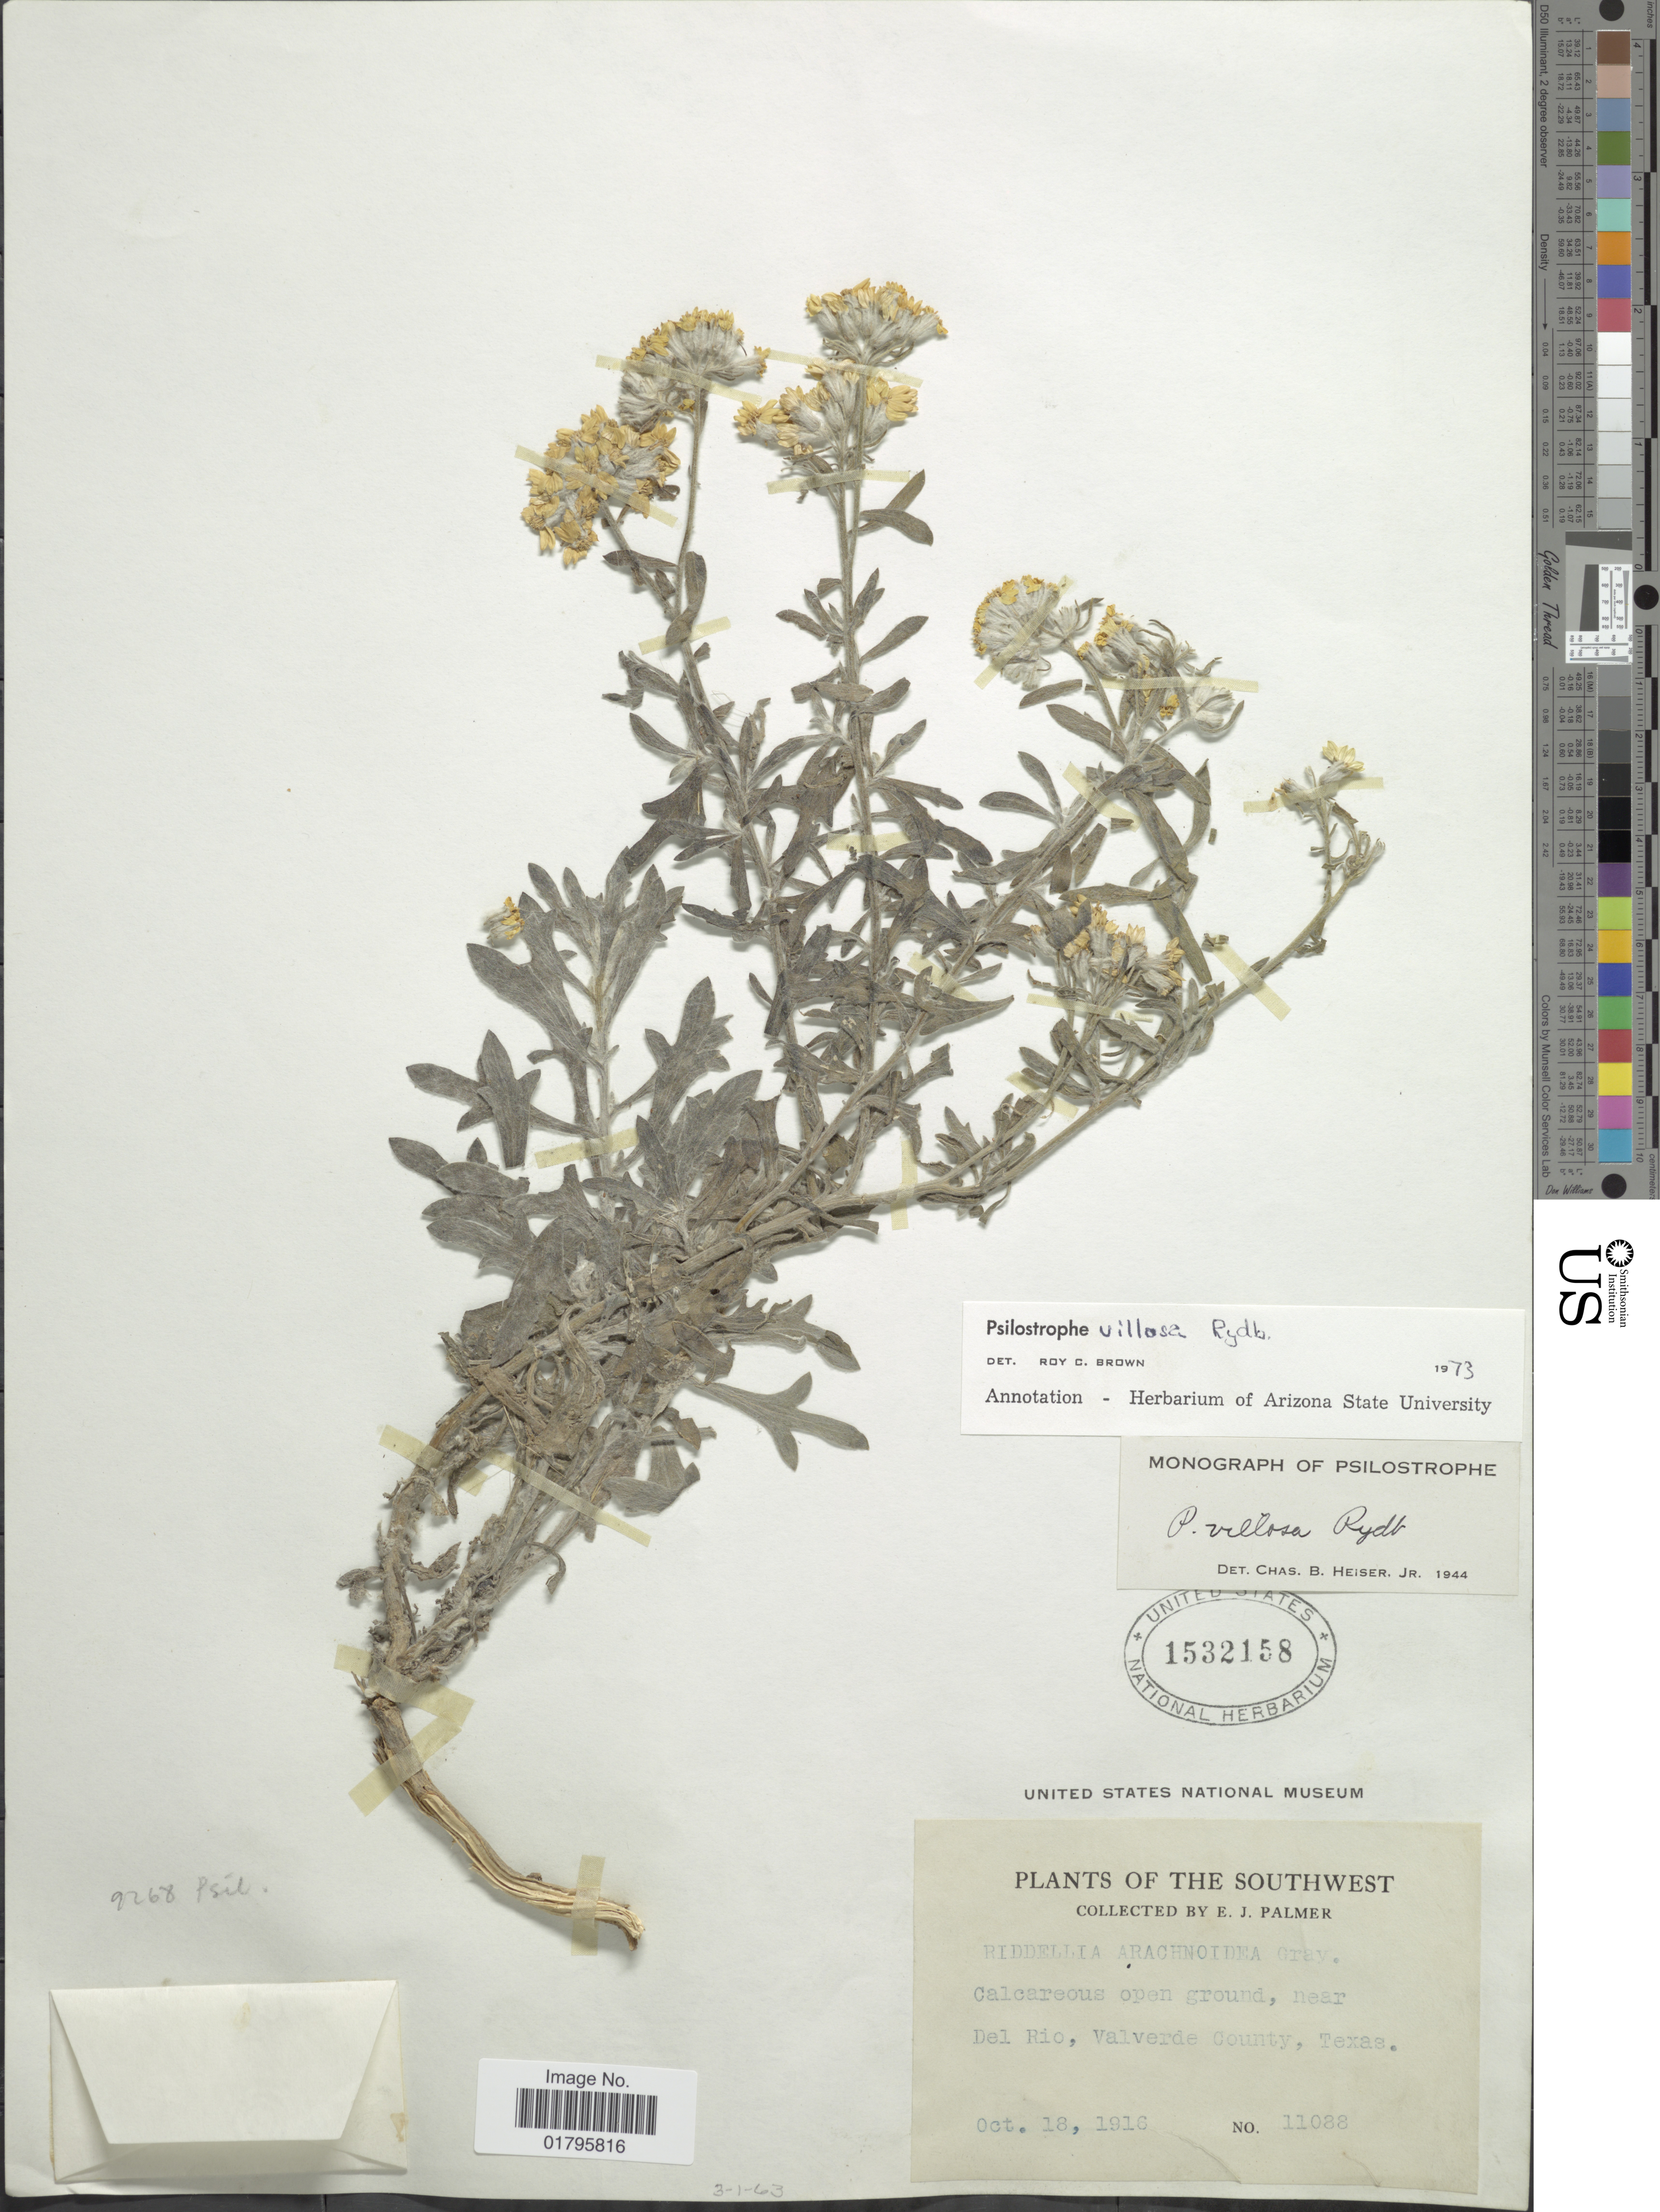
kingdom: Plantae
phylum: Tracheophyta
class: Magnoliopsida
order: Asterales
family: Asteraceae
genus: Psilostrophe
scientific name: Psilostrophe villosa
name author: Rydb. ex Britton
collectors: E. J. Palmer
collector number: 11088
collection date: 1916-10-18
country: United States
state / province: Texas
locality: Near Del Rio, Valverde County, Southwest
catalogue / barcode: US 1532158